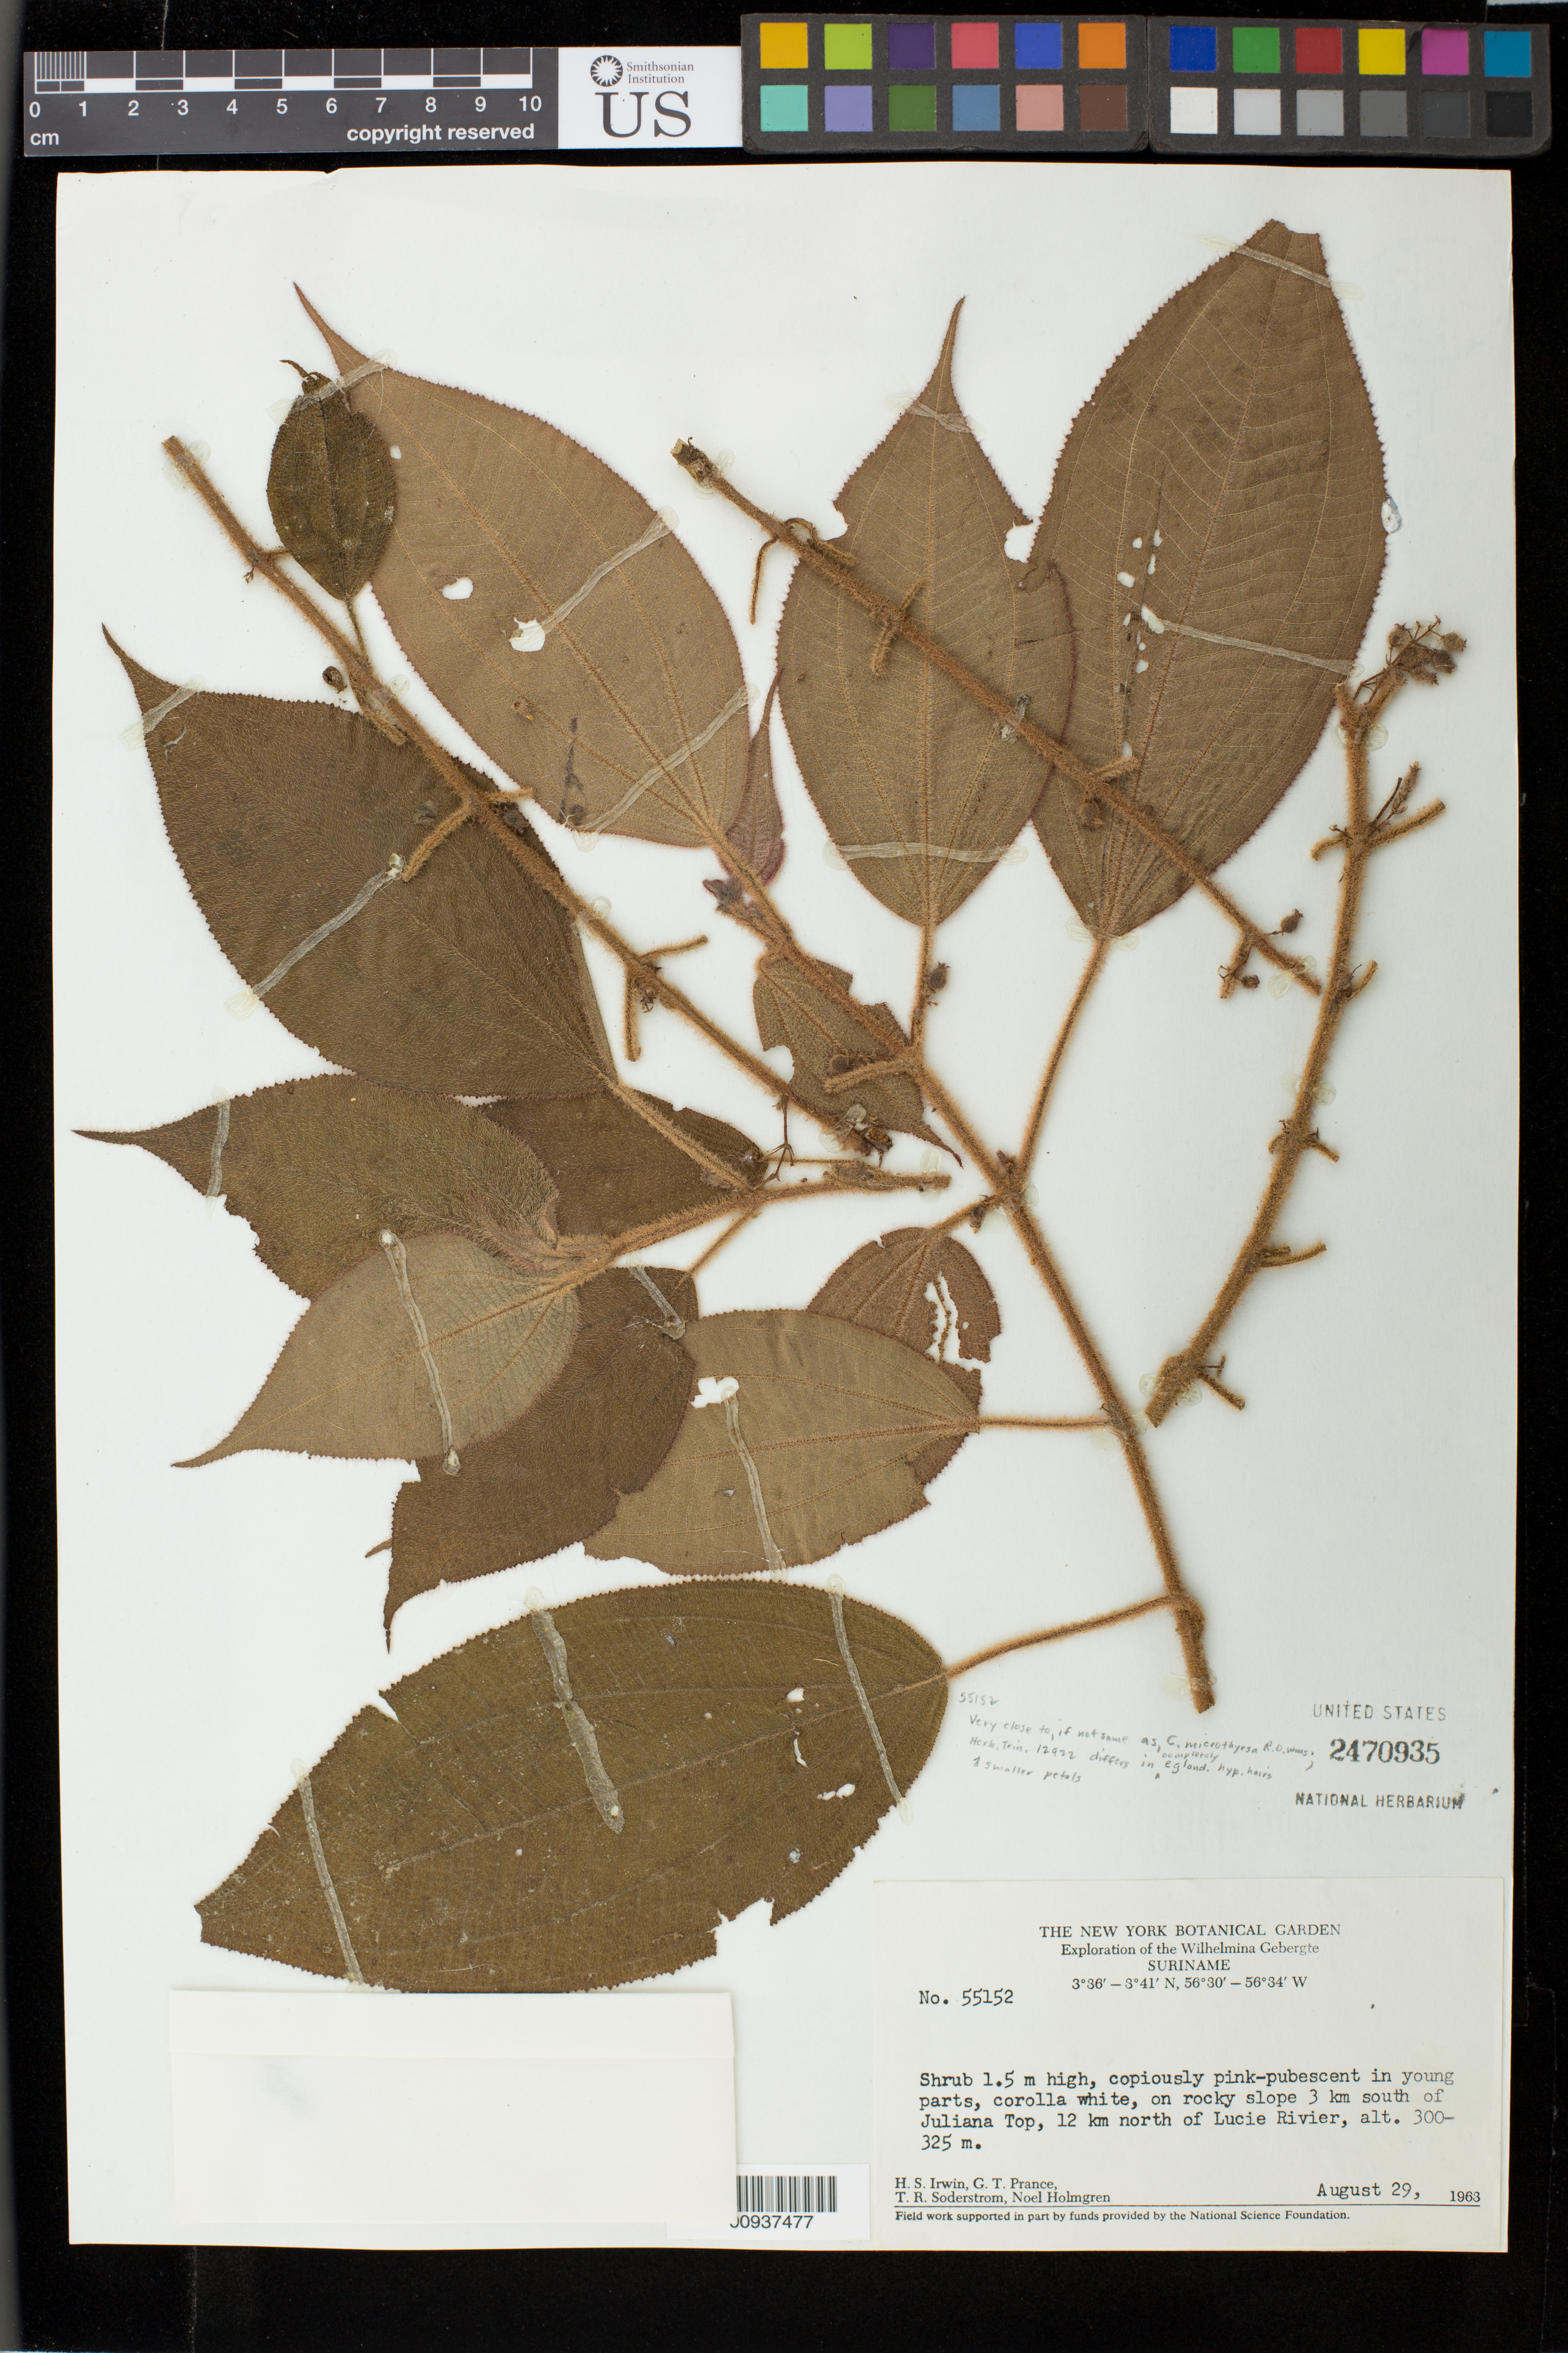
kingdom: Plantae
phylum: Tracheophyta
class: Magnoliopsida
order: Myrtales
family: Melastomataceae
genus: Clidemia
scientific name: Clidemia microthyrsa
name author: R.O. Williams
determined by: Wurdack, John J., (US), US (UNITED STATES)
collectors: H. Irwin, G. T. Prance, T. R. Soderstrom & N. H. Holmgren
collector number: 55152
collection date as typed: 29-Aug-63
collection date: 1963-08-29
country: Suriname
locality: Juliana Top, 12 km S of, 12 km N of Lucie R., Wilhelmina Gebergte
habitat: Rocky slope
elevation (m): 300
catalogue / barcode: US 2470935